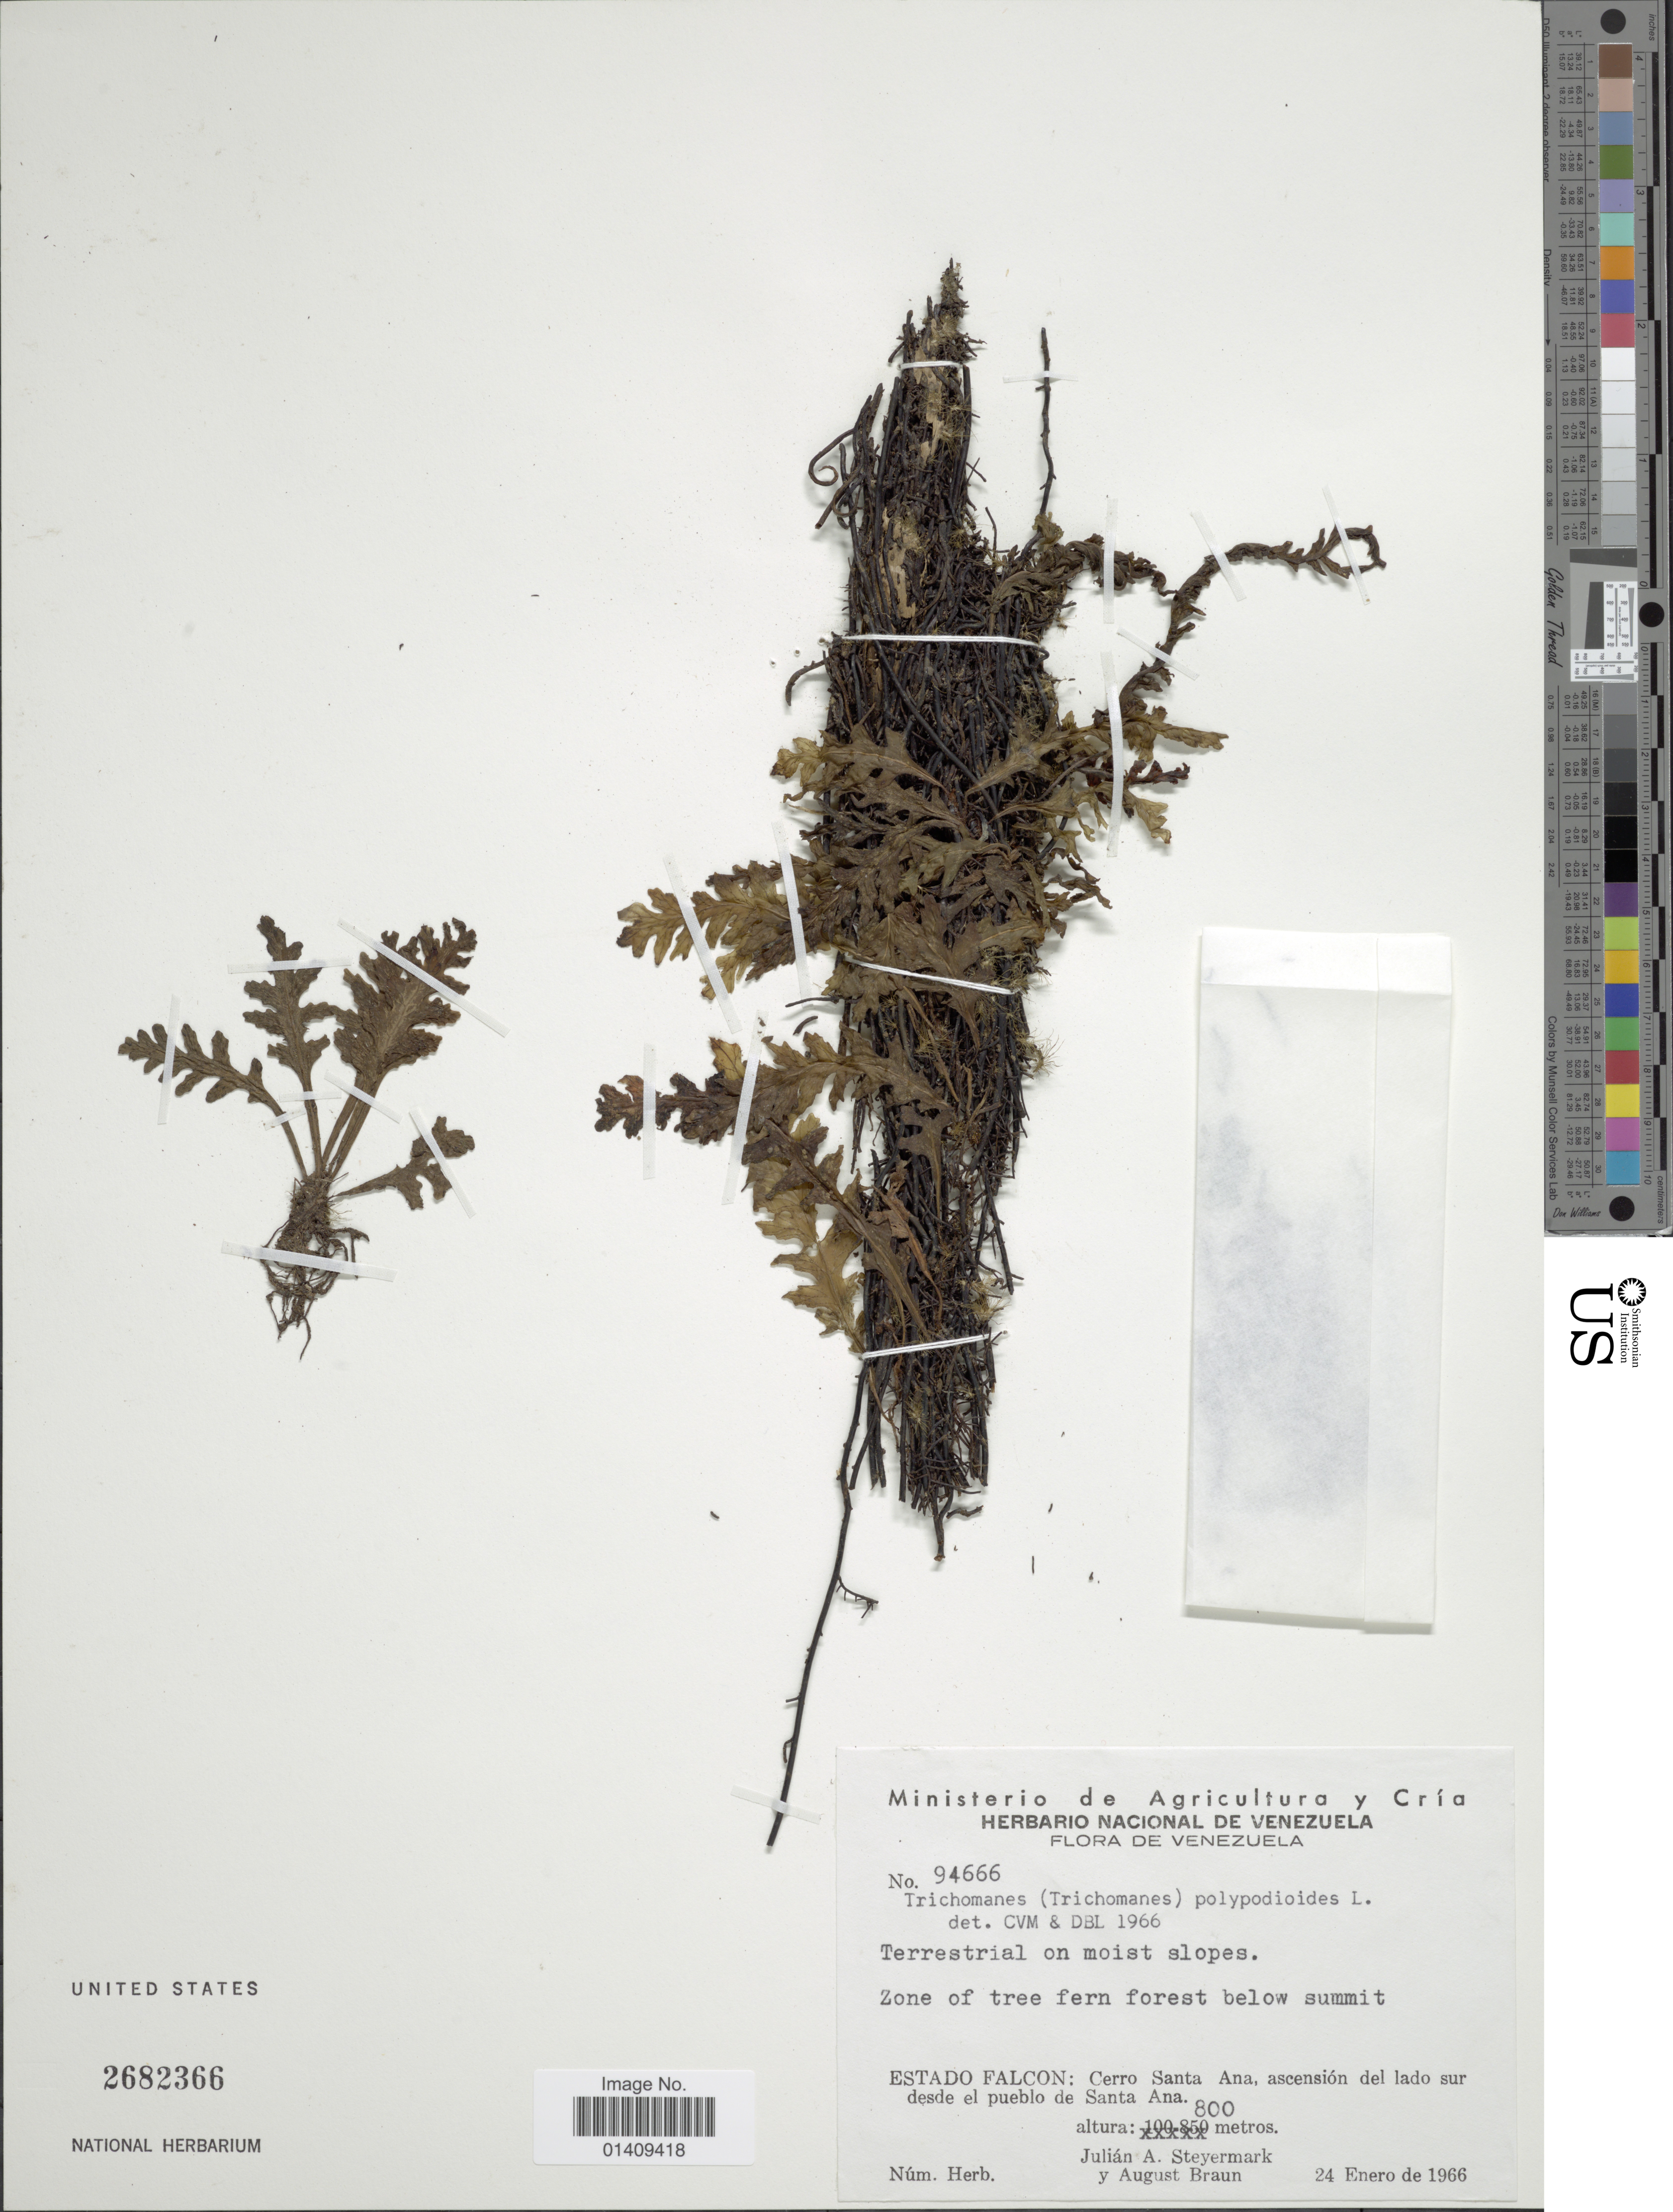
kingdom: Plantae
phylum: Tracheophyta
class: Polypodiopsida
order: Hymenophyllales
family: Hymenophyllaceae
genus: Trichomanes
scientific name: Trichomanes polypodioides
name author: L.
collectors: J. Steyermark & A. Braun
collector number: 94666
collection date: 1966-01-24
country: Venezuela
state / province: Falcón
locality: Estado Falcon: Cerro Santa Ana, ascension del lado sur desde el pueblo de Santa Ana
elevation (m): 800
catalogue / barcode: US 2682366